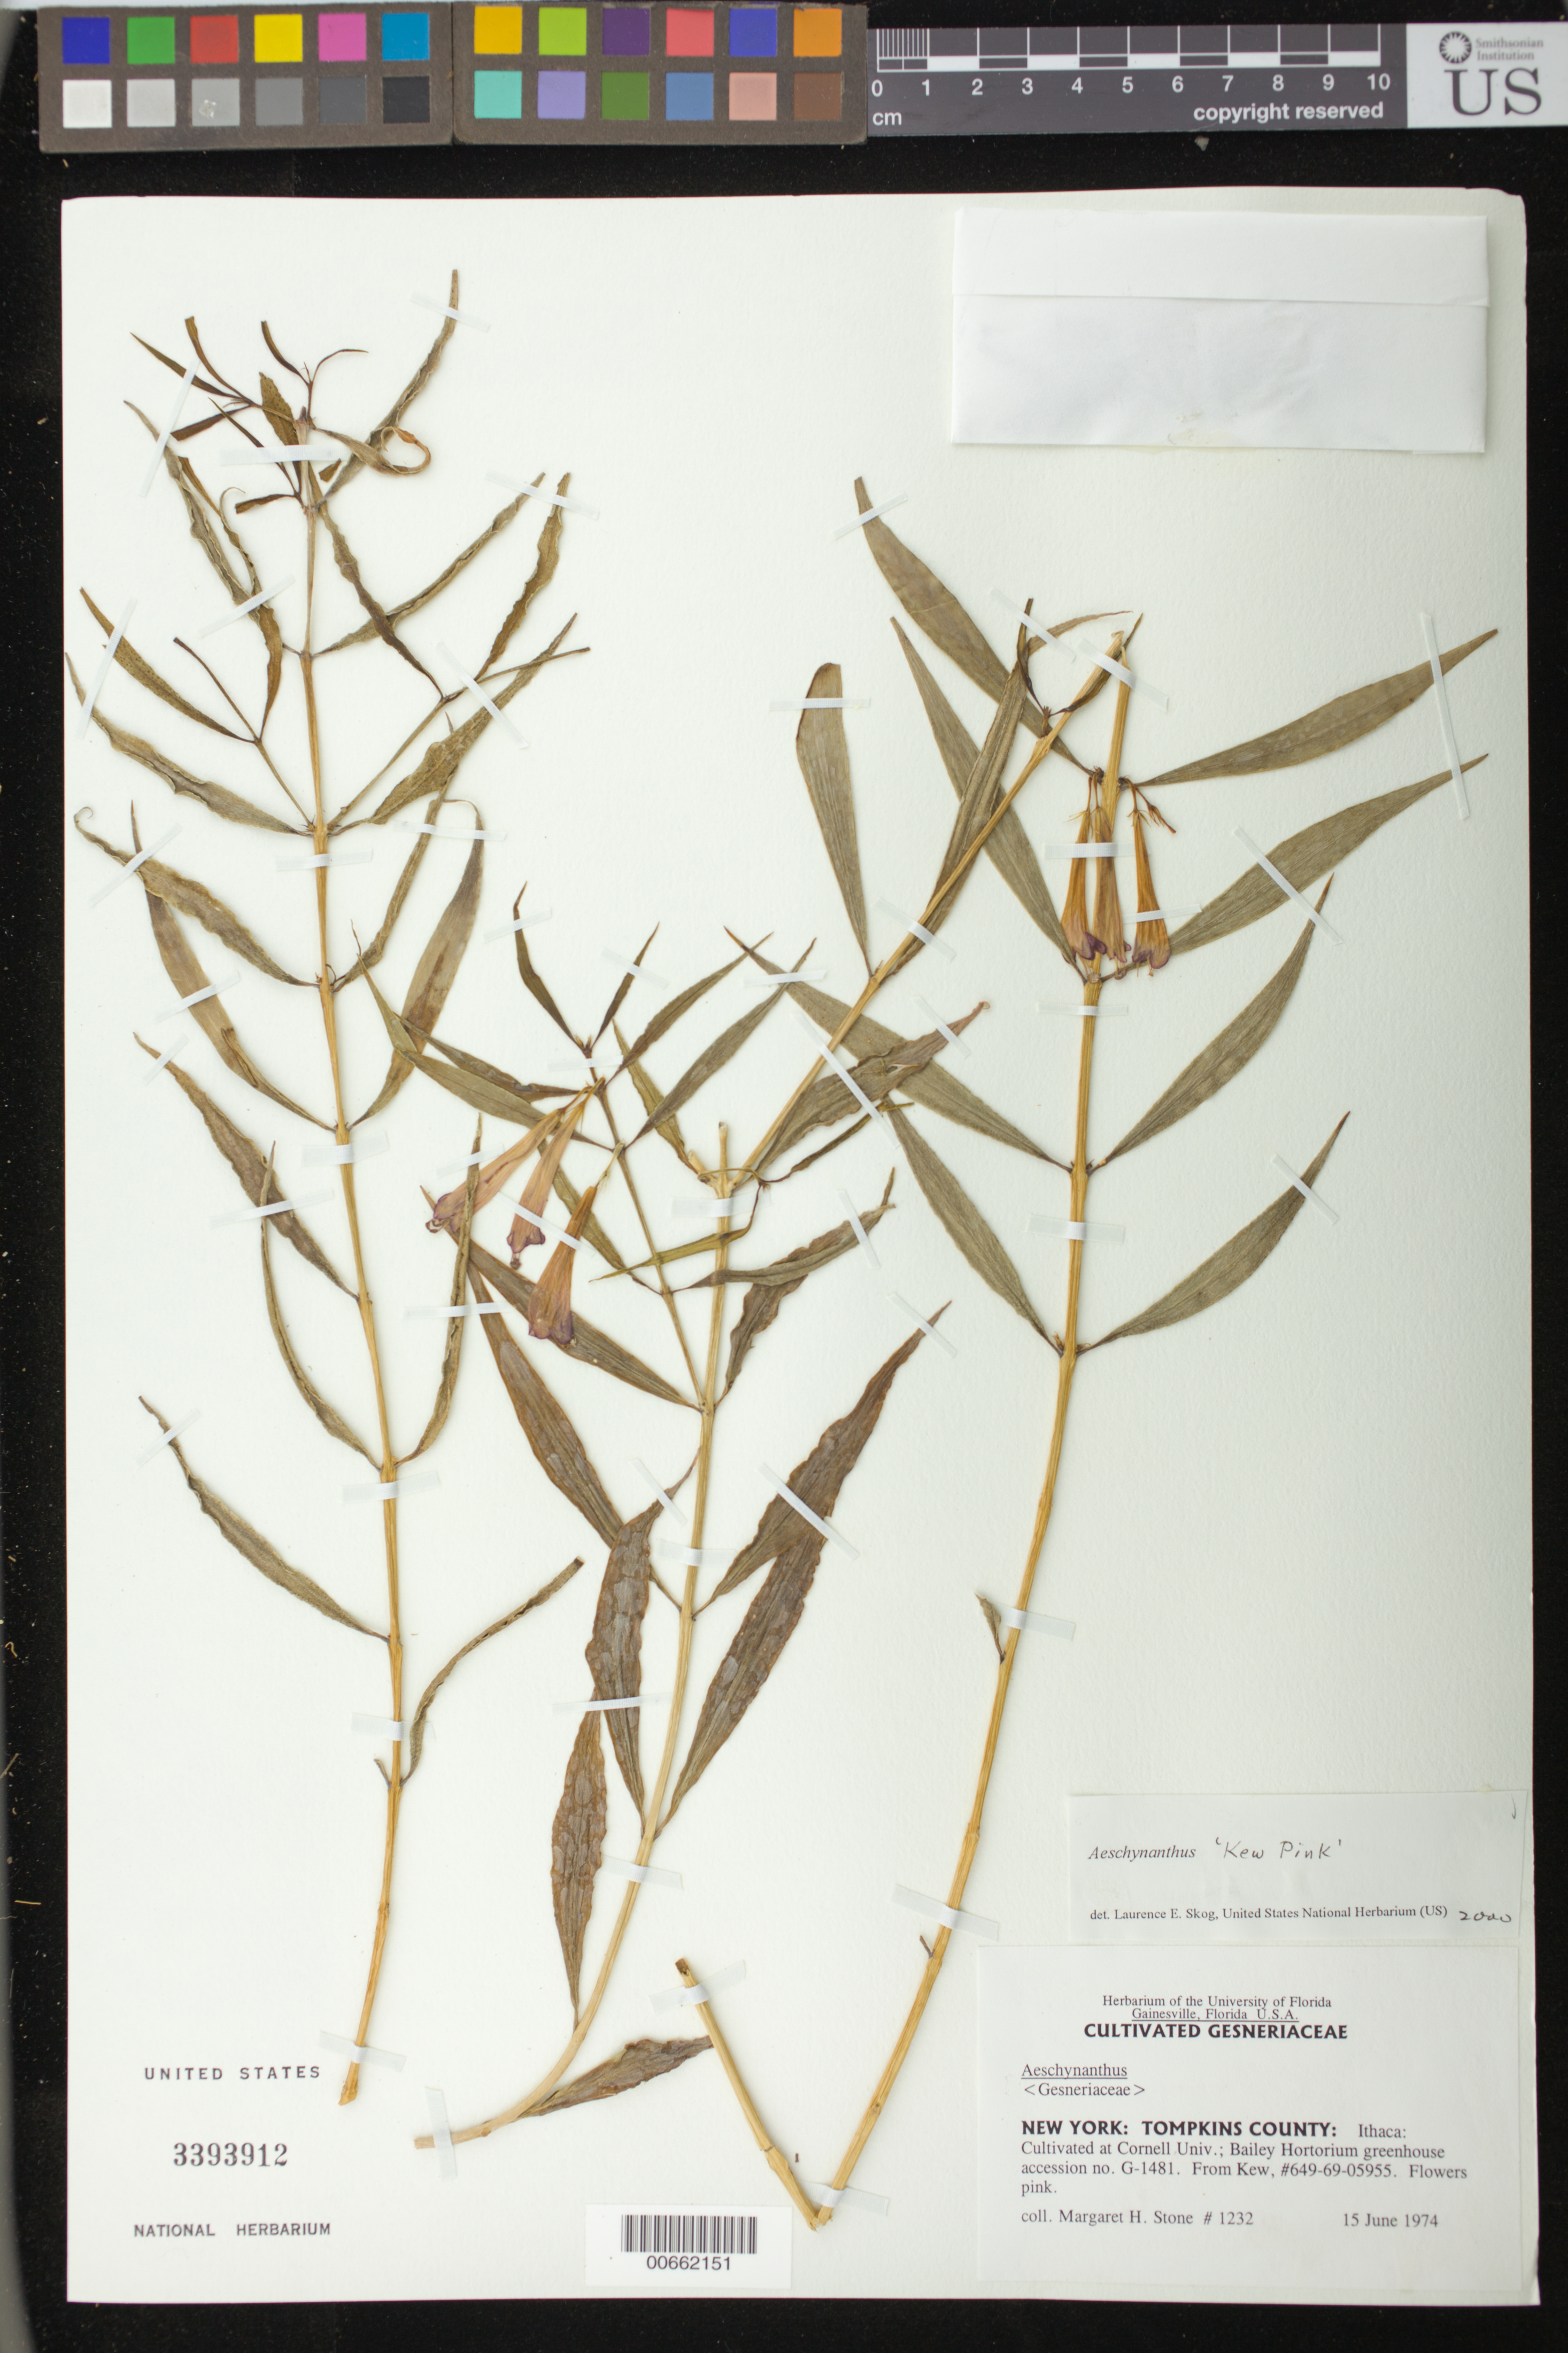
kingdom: Plantae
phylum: Tracheophyta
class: Magnoliopsida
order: Lamiales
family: Gesneriaceae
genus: Aeschynanthus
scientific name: Aeschynanthus 'Kew Pink'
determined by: Skog, Laurence E.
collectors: M. Stone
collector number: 1232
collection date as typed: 15 Jun 1974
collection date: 1974-06-15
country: United States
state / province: New York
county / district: Tompkins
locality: New York: Tompkins County: Ithaca: Cultivated at Cornell Univ.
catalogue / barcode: US 3393912